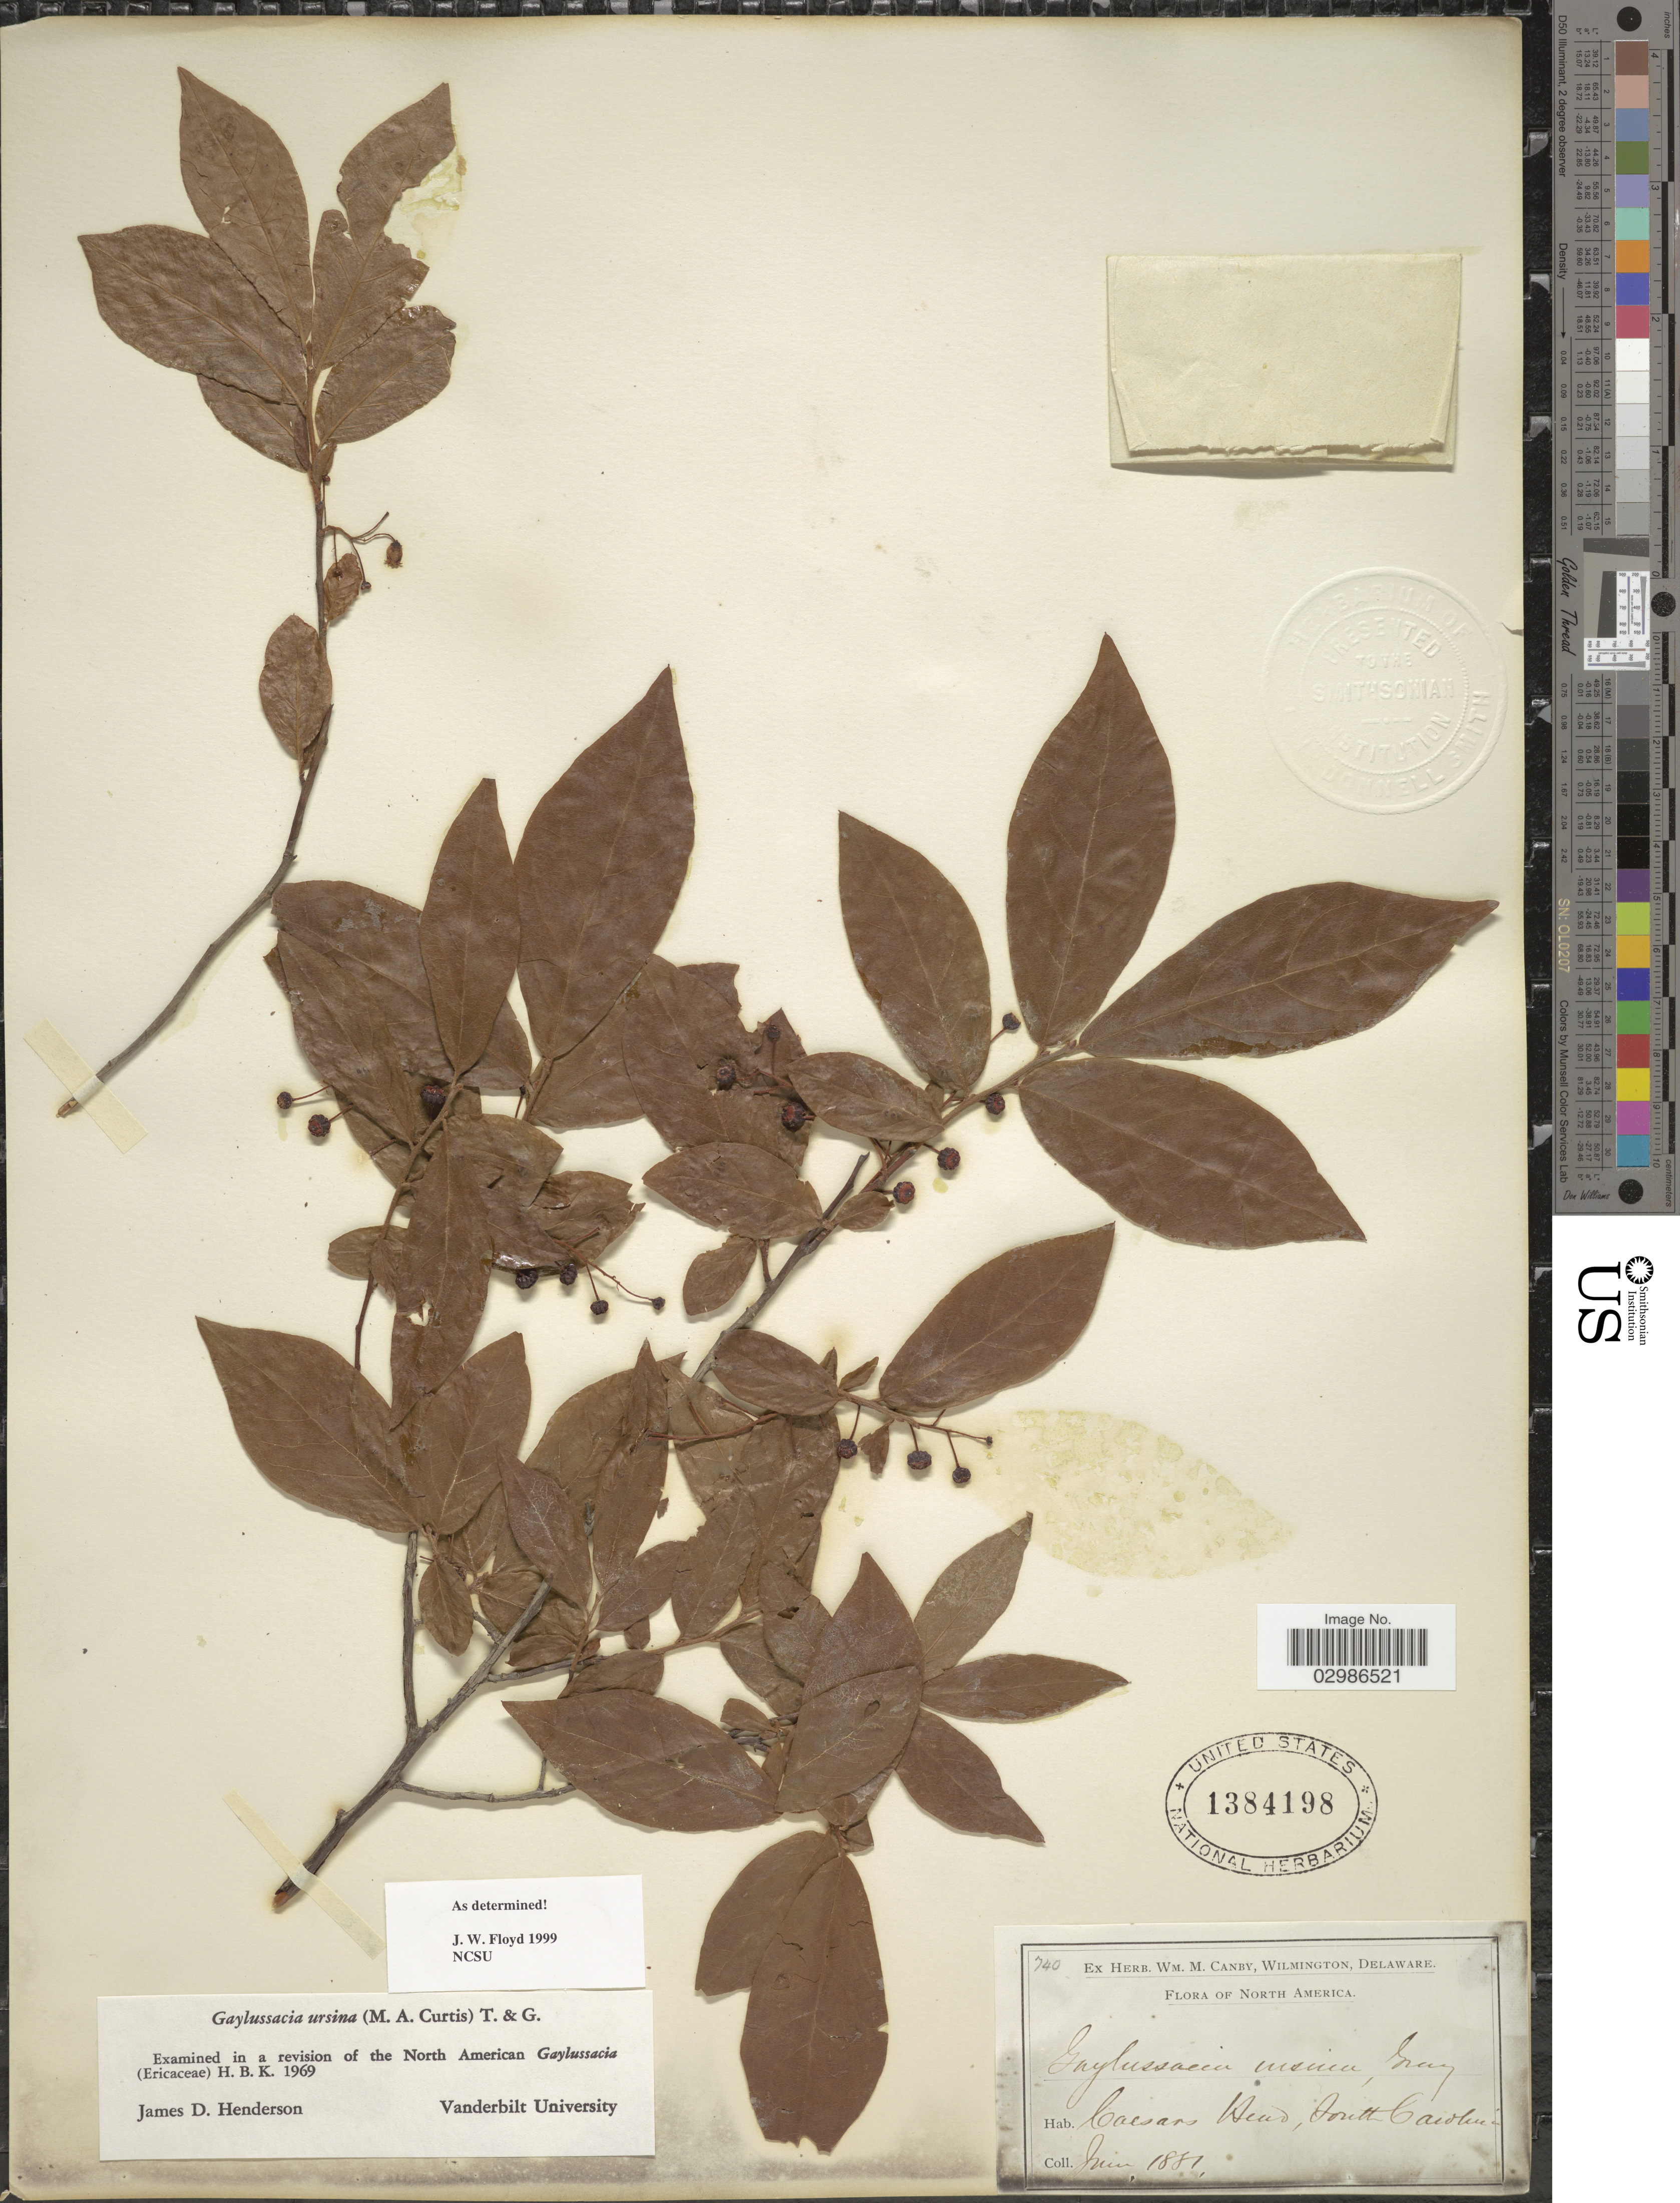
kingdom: Plantae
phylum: Tracheophyta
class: Magnoliopsida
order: Ericales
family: Ericaceae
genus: Gaylussacia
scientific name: Gaylussacia ursina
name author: (M.A. Curtis) Torr. & A. Gray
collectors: ex herb. W.M. Canby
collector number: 740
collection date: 1881-06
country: United States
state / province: South Carolina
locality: Caesars Head.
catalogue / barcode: US 1384198